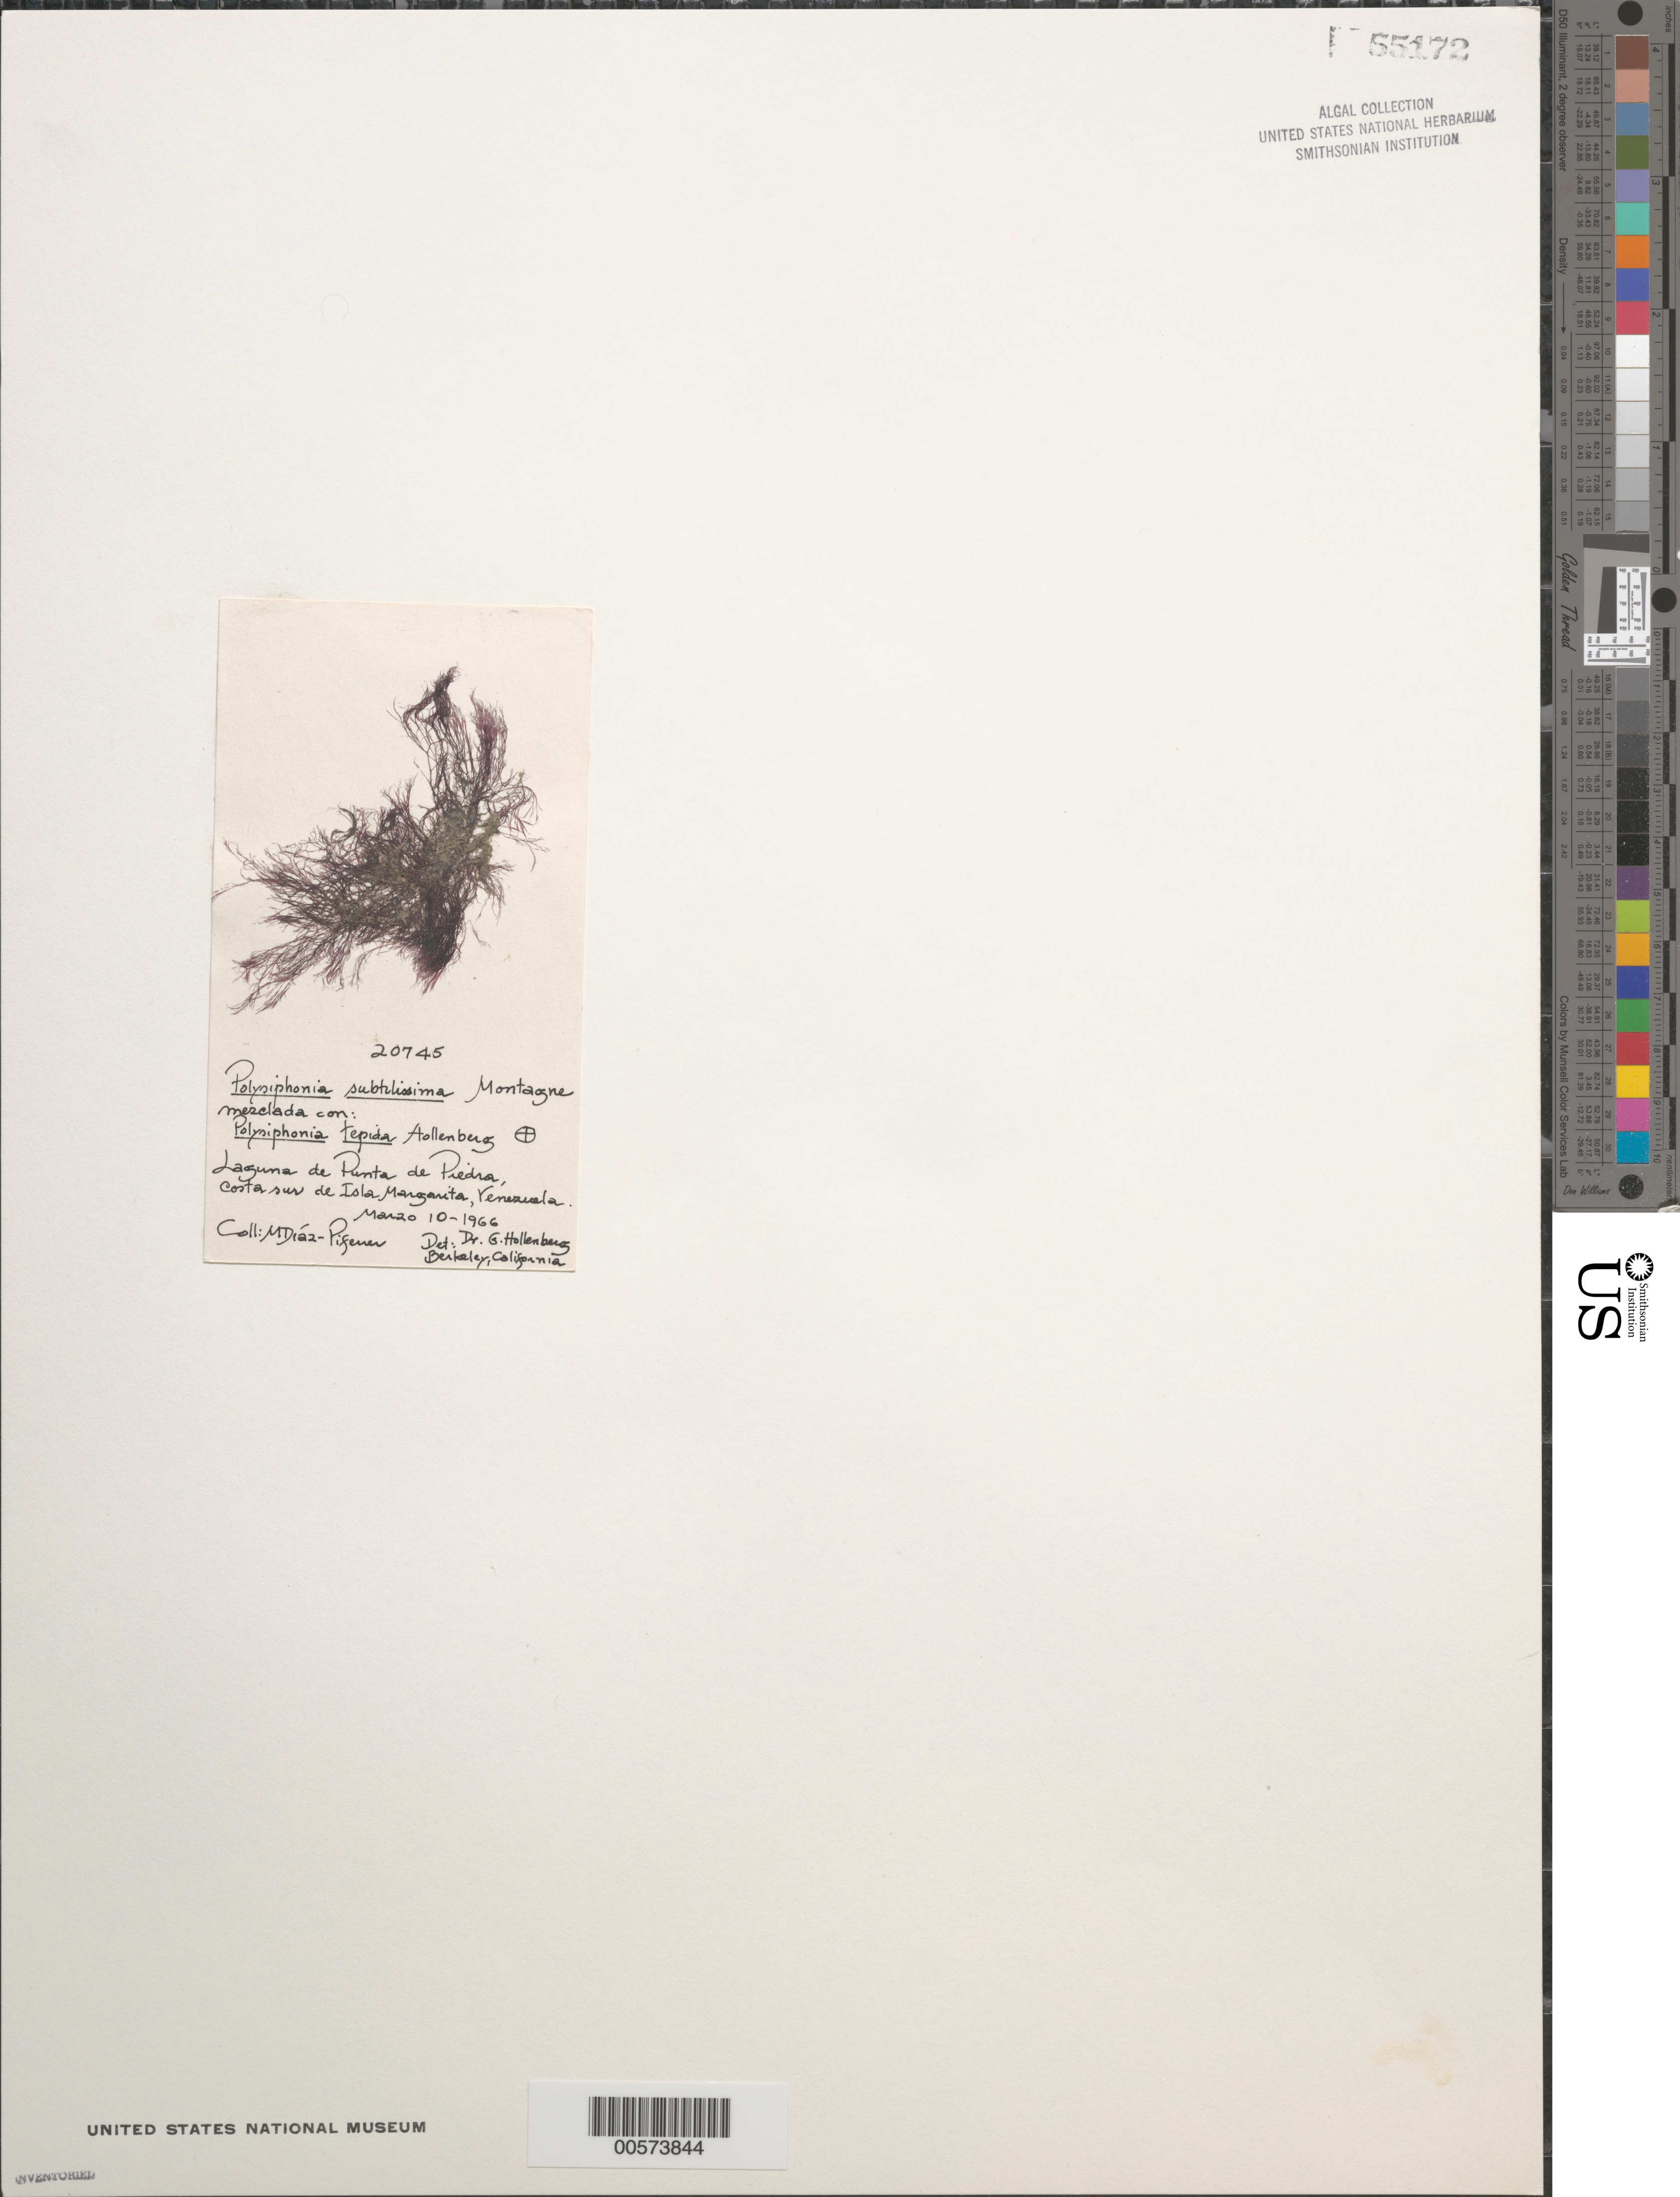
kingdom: Plantae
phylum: Rhodophyta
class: Florideophyceae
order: Ceramiales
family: Rhodomelaceae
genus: Polysiphonia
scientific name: Polysiphonia subtilissima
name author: Mont.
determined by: Hollenberg, George J.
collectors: M. Diaz-Piferrer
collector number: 20745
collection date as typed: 10 Mar 1966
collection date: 1966-03-10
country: Venezuela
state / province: Nueva Esparta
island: Margarita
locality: Punta de piedra, isla margarita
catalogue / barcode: US 55172